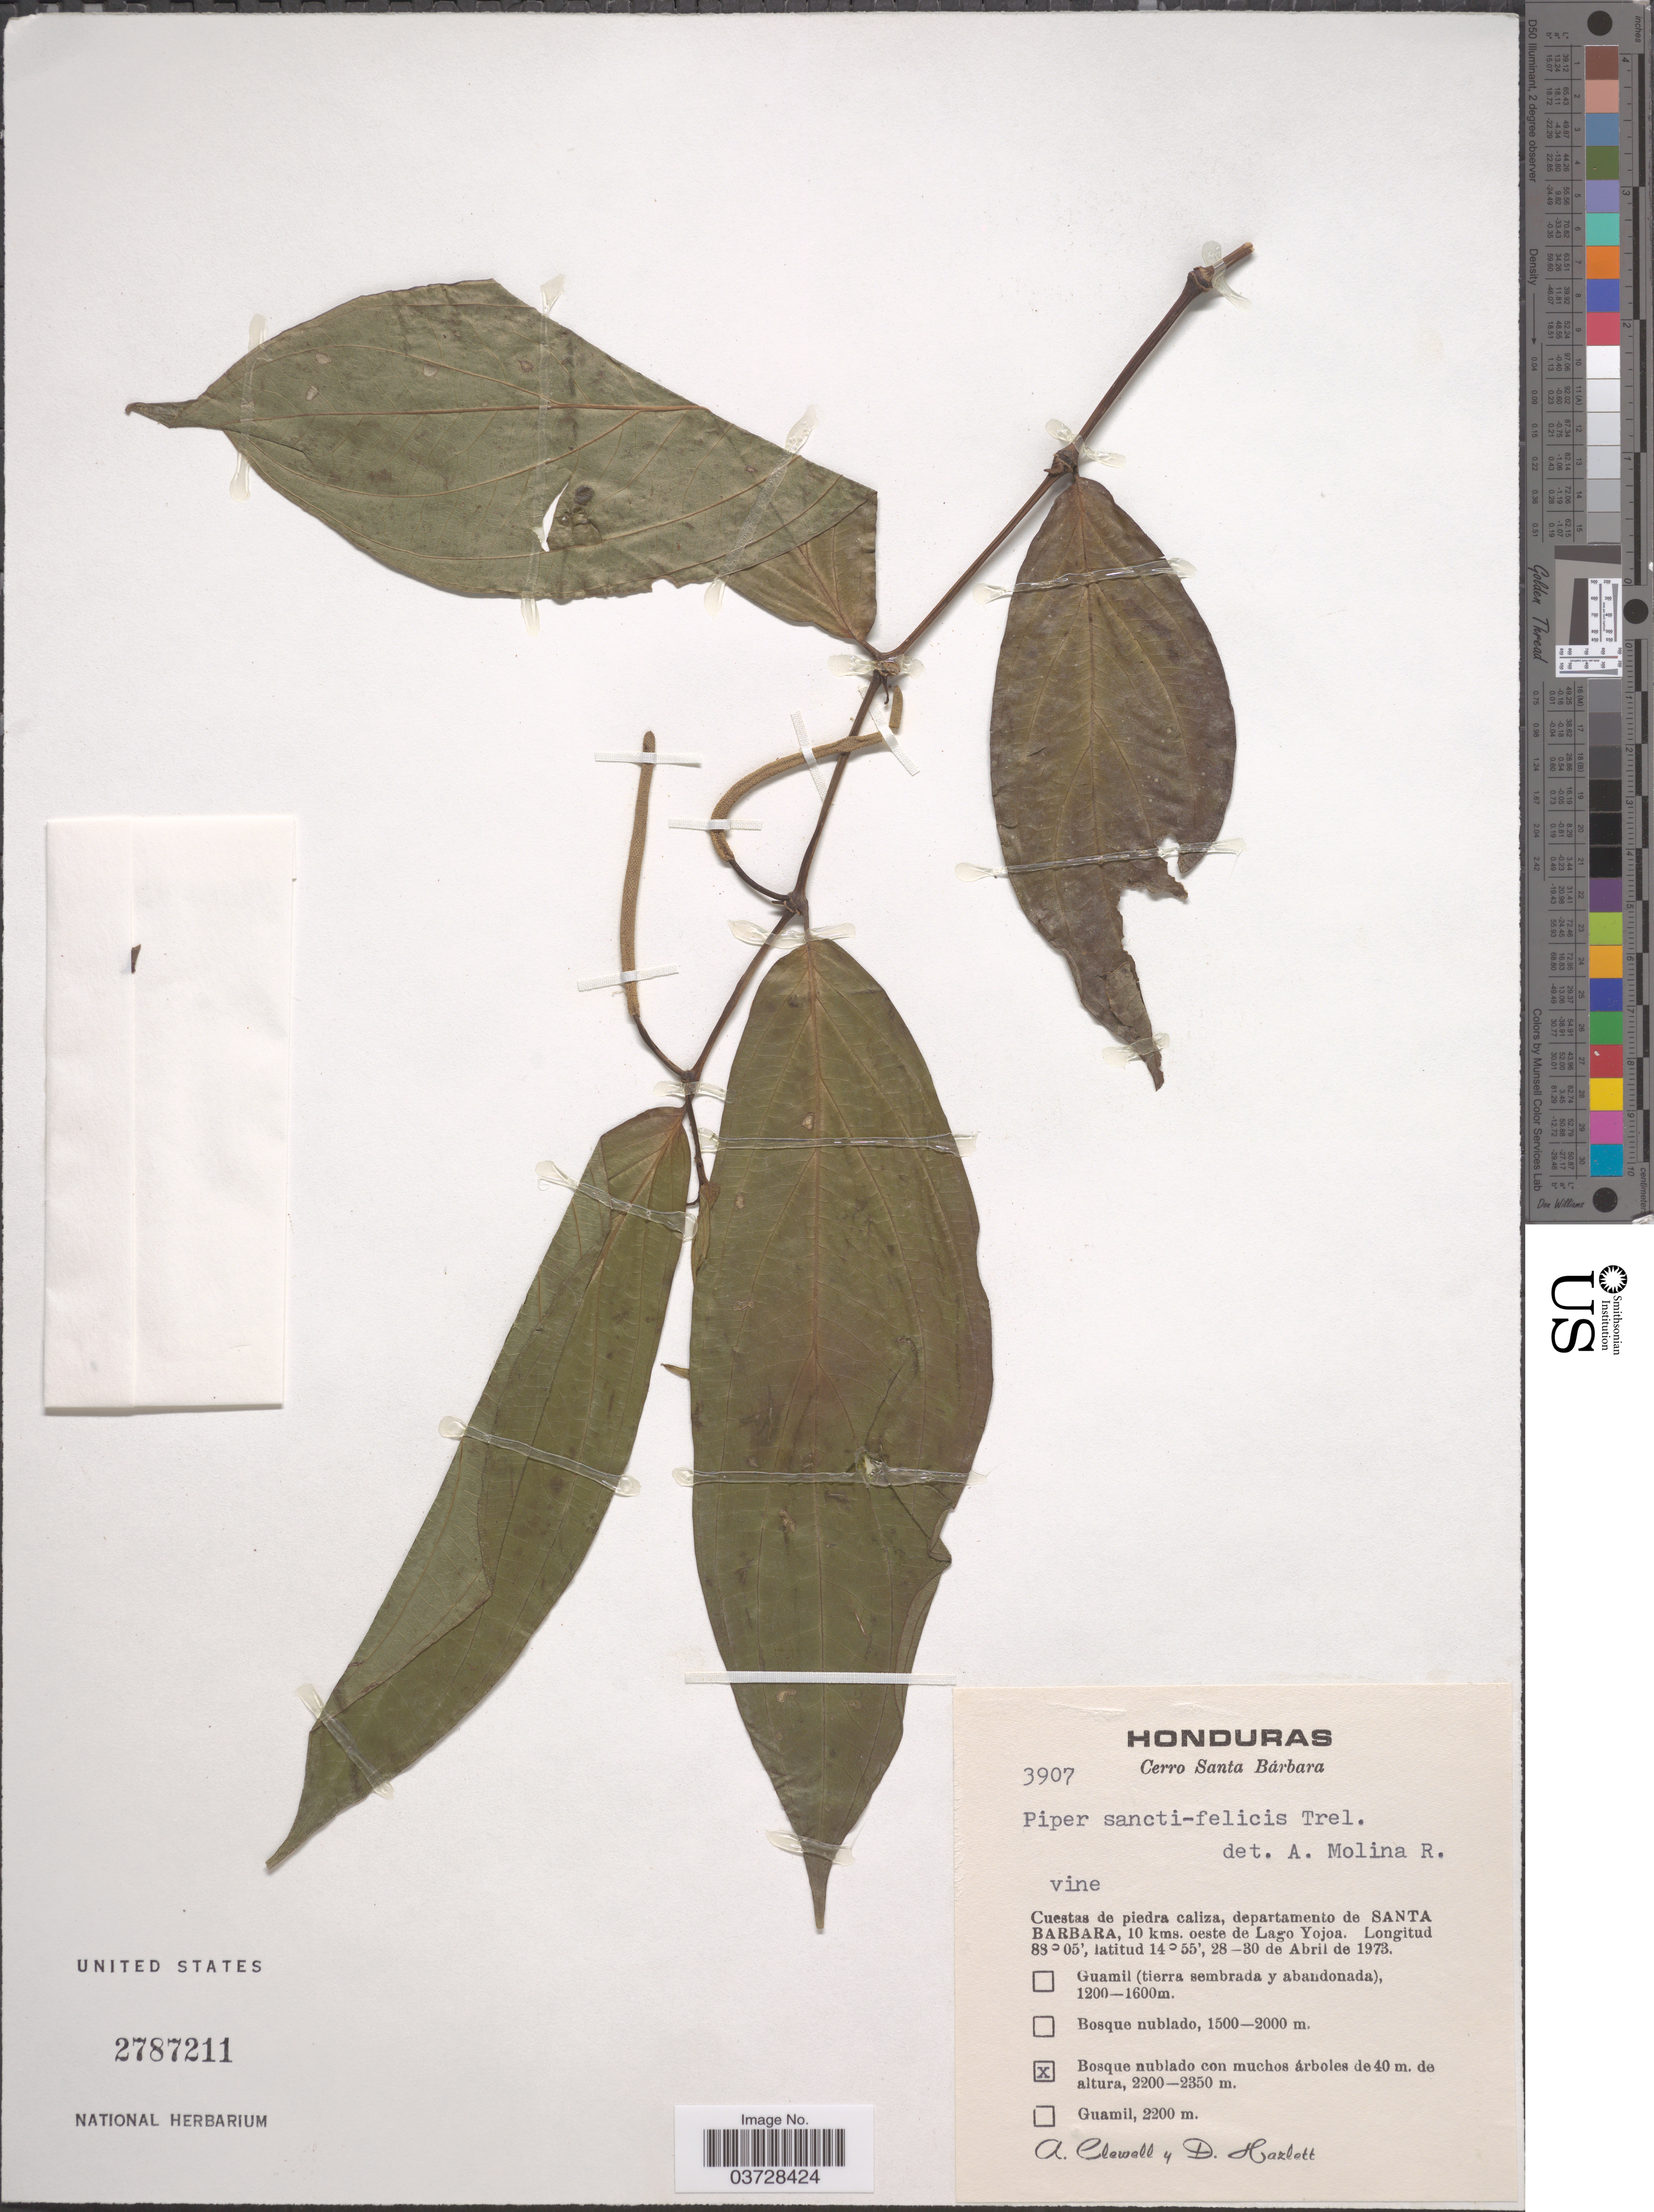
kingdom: Plantae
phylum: Tracheophyta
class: Magnoliopsida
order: Piperales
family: Piperaceae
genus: Piper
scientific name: Piper sancti-felicis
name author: Trel.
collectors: A. Clewell & D. Hazlett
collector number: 3907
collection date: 1973-04-28/1973-04-30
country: Honduras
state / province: Santa Barbara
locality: Cerro Santa Bárbara. Cuestas de piedra caliza, departamento de Santa Barbara, 10 kms. oeste de Lago Yojoa.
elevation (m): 2200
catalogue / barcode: US 2787211